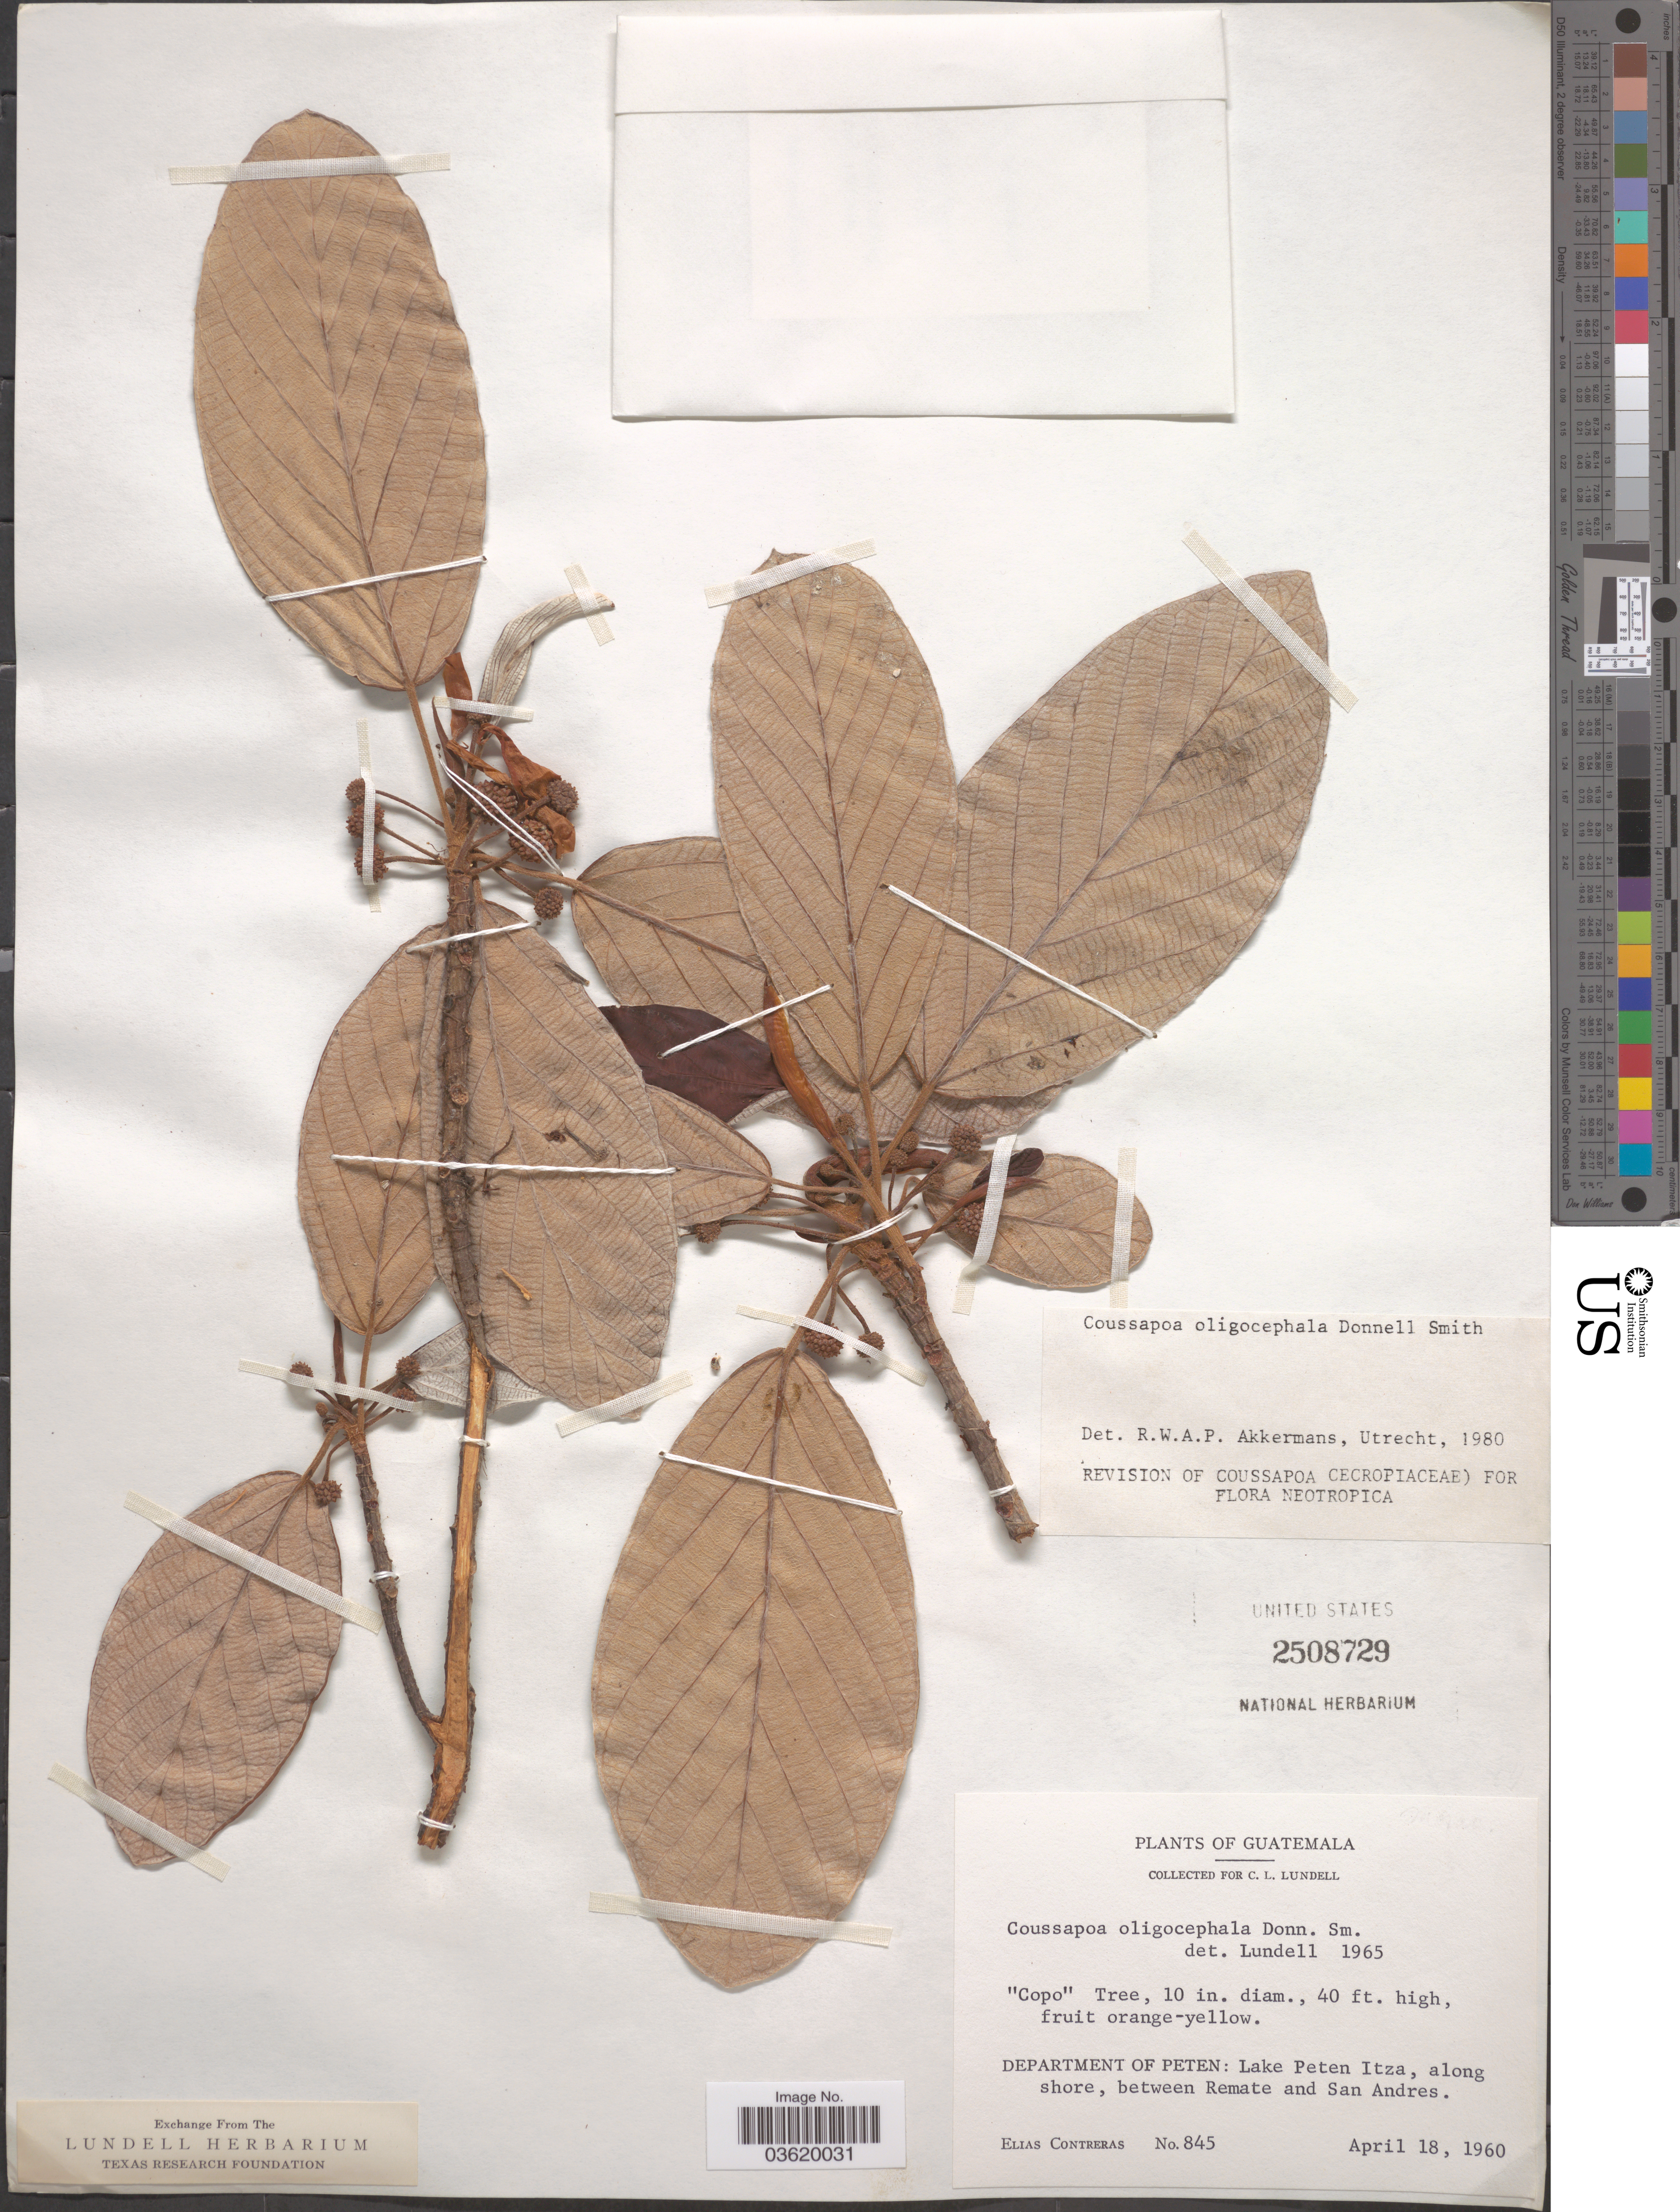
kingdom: Plantae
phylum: Tracheophyta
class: Magnoliopsida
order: Rosales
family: Urticaceae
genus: Coussapoa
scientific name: Coussapoa oligocephala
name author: Donn. Sm.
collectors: E. Contreras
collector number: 845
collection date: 1960-04-18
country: Guatemala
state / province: El Peten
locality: Department of Peten: Lake Peten Itza, along shore, between Remate and San Andres.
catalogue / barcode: US 2508729